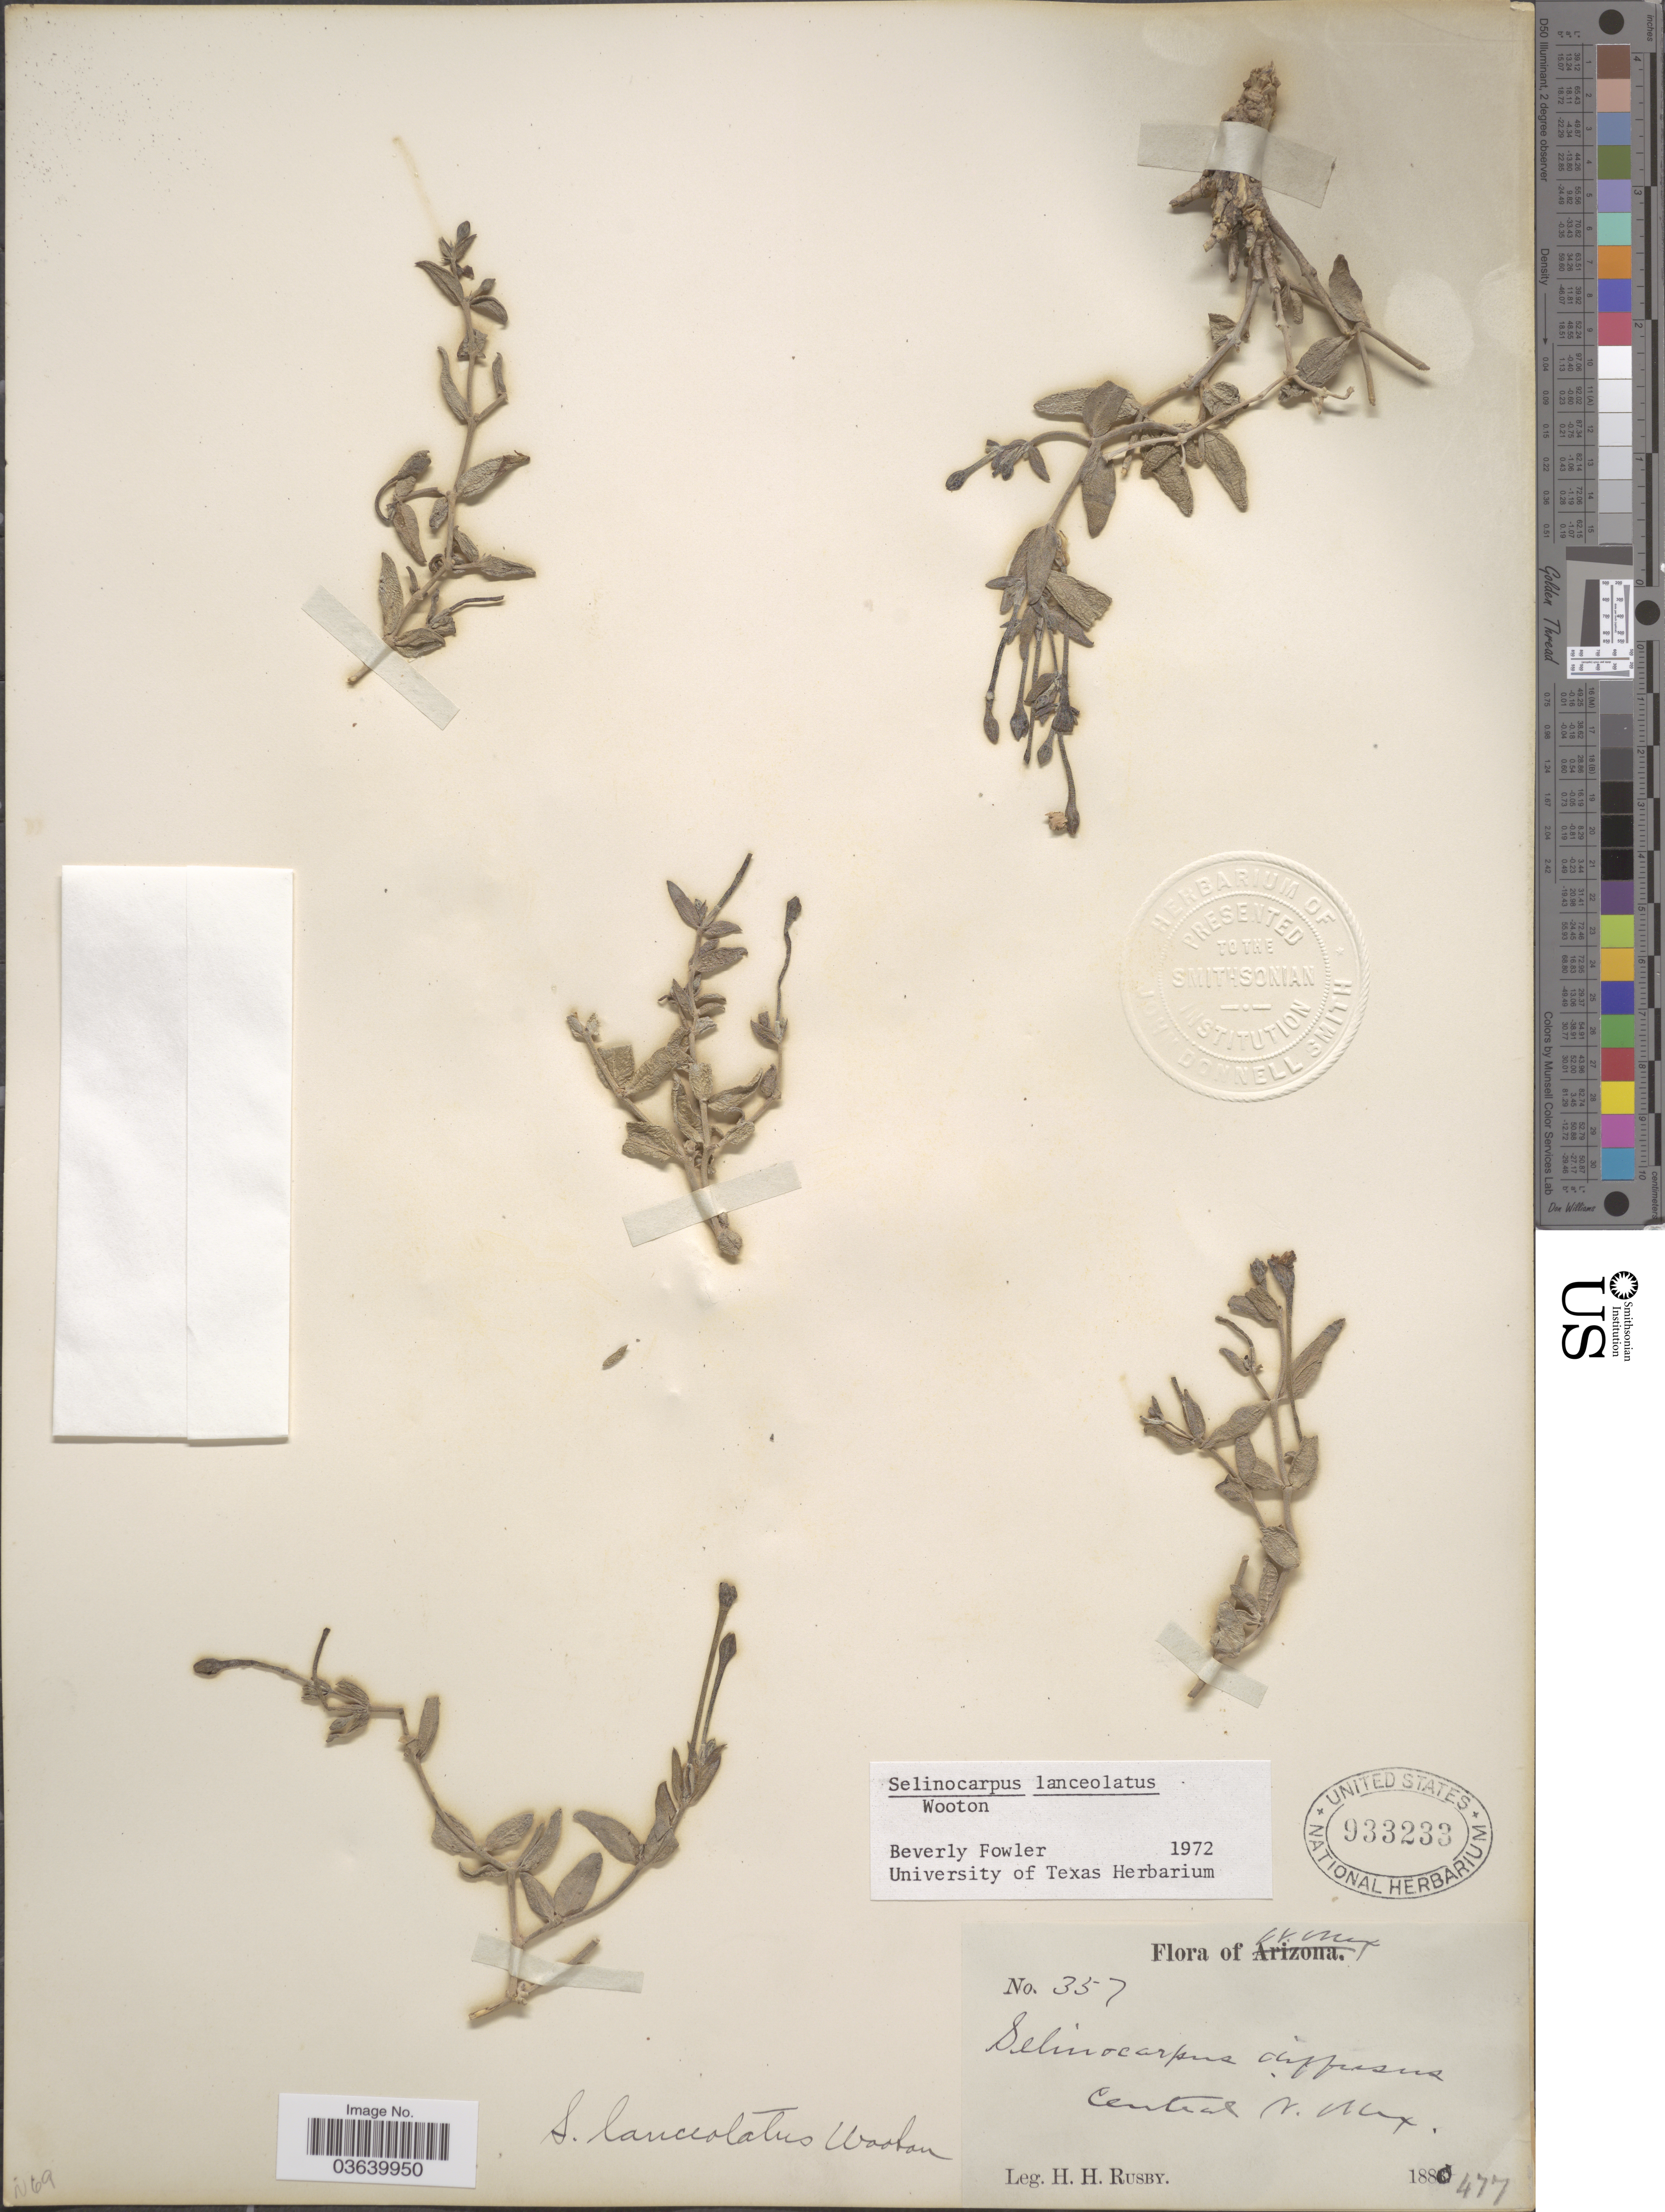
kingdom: Plantae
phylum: Tracheophyta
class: Magnoliopsida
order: Caryophyllales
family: Nyctaginaceae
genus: Acleisanthes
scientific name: Acleisanthes lanceolatus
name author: (Wooton) R.A. Levin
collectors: H. H. Rusby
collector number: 357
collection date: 1880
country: United States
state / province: New Mexico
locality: Central N. Mex.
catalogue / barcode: US 933233